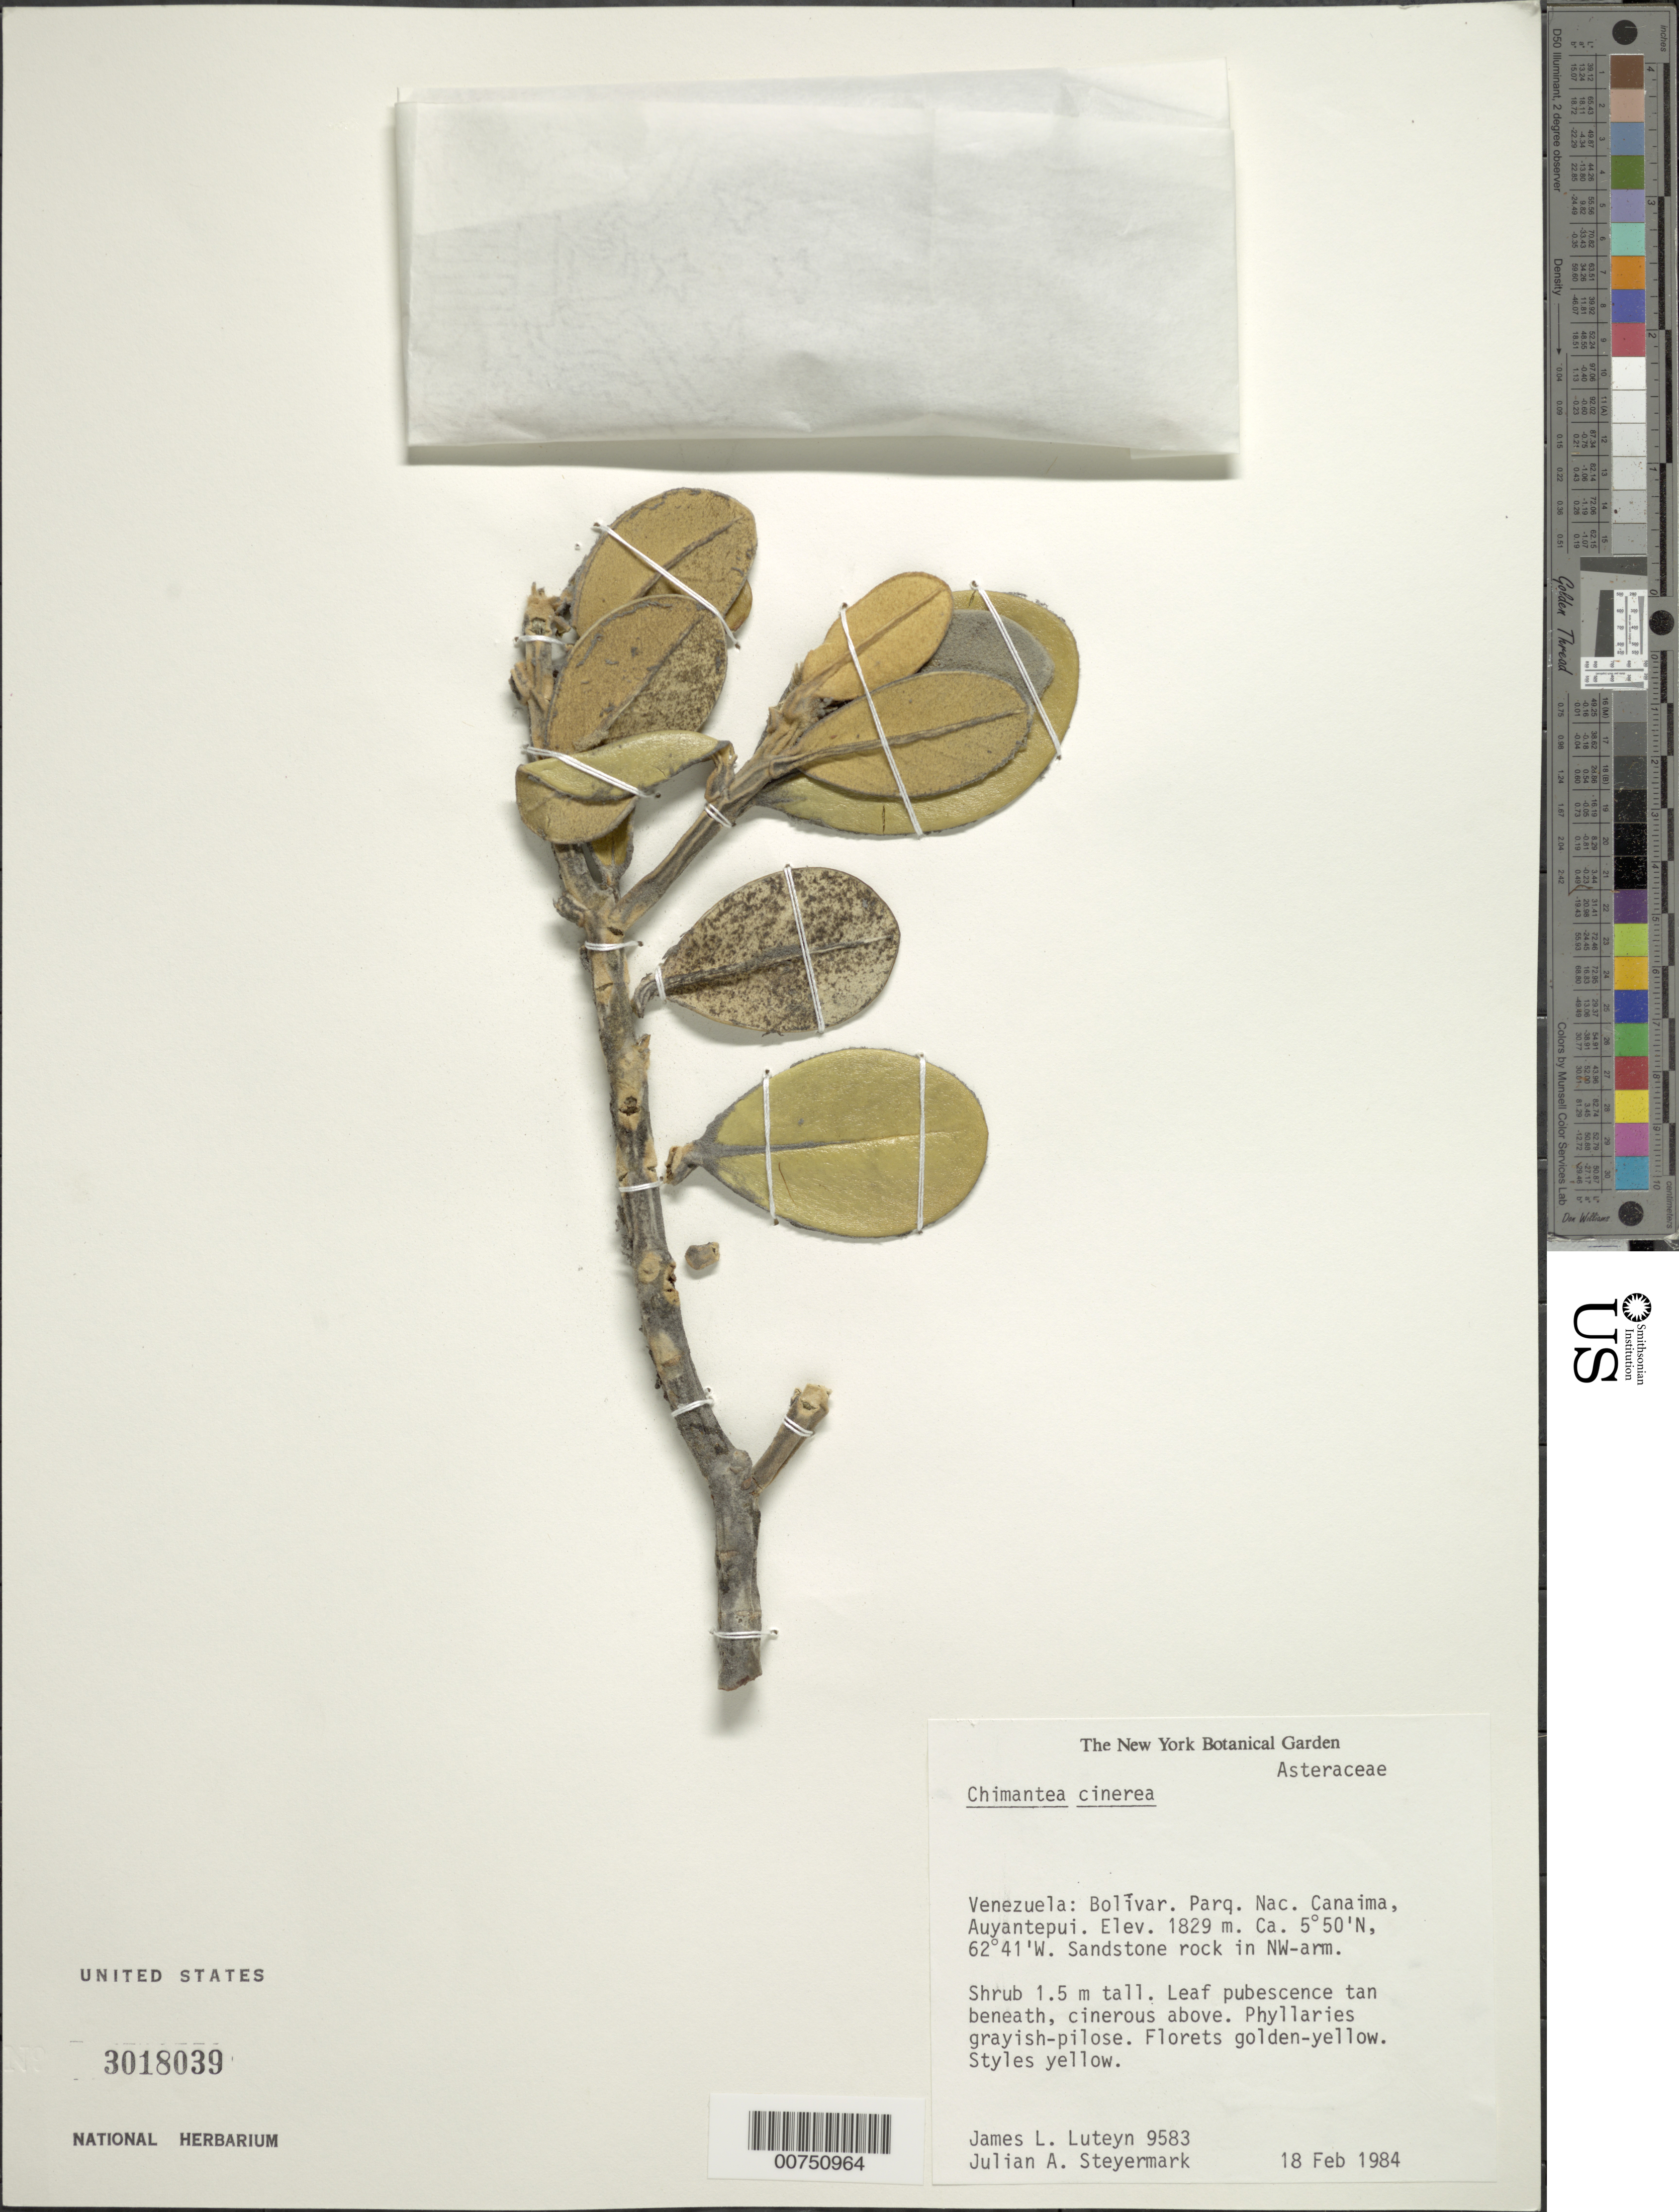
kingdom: Plantae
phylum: Tracheophyta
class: Magnoliopsida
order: Asterales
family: Asteraceae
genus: Chimantaea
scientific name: Chimantaea cinerea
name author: (Gleason & S.F. Blake) Maguire et al.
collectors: J. L. Luteyn, J. Steyermark & O. Huber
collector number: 9583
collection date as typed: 18-Feb-84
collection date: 1984-02-18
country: Venezuela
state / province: Bolívar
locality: Parq. Nac. Canaima, Auyantepuí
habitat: Sandstone rock in NW-arm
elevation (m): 1829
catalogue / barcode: US 3018039